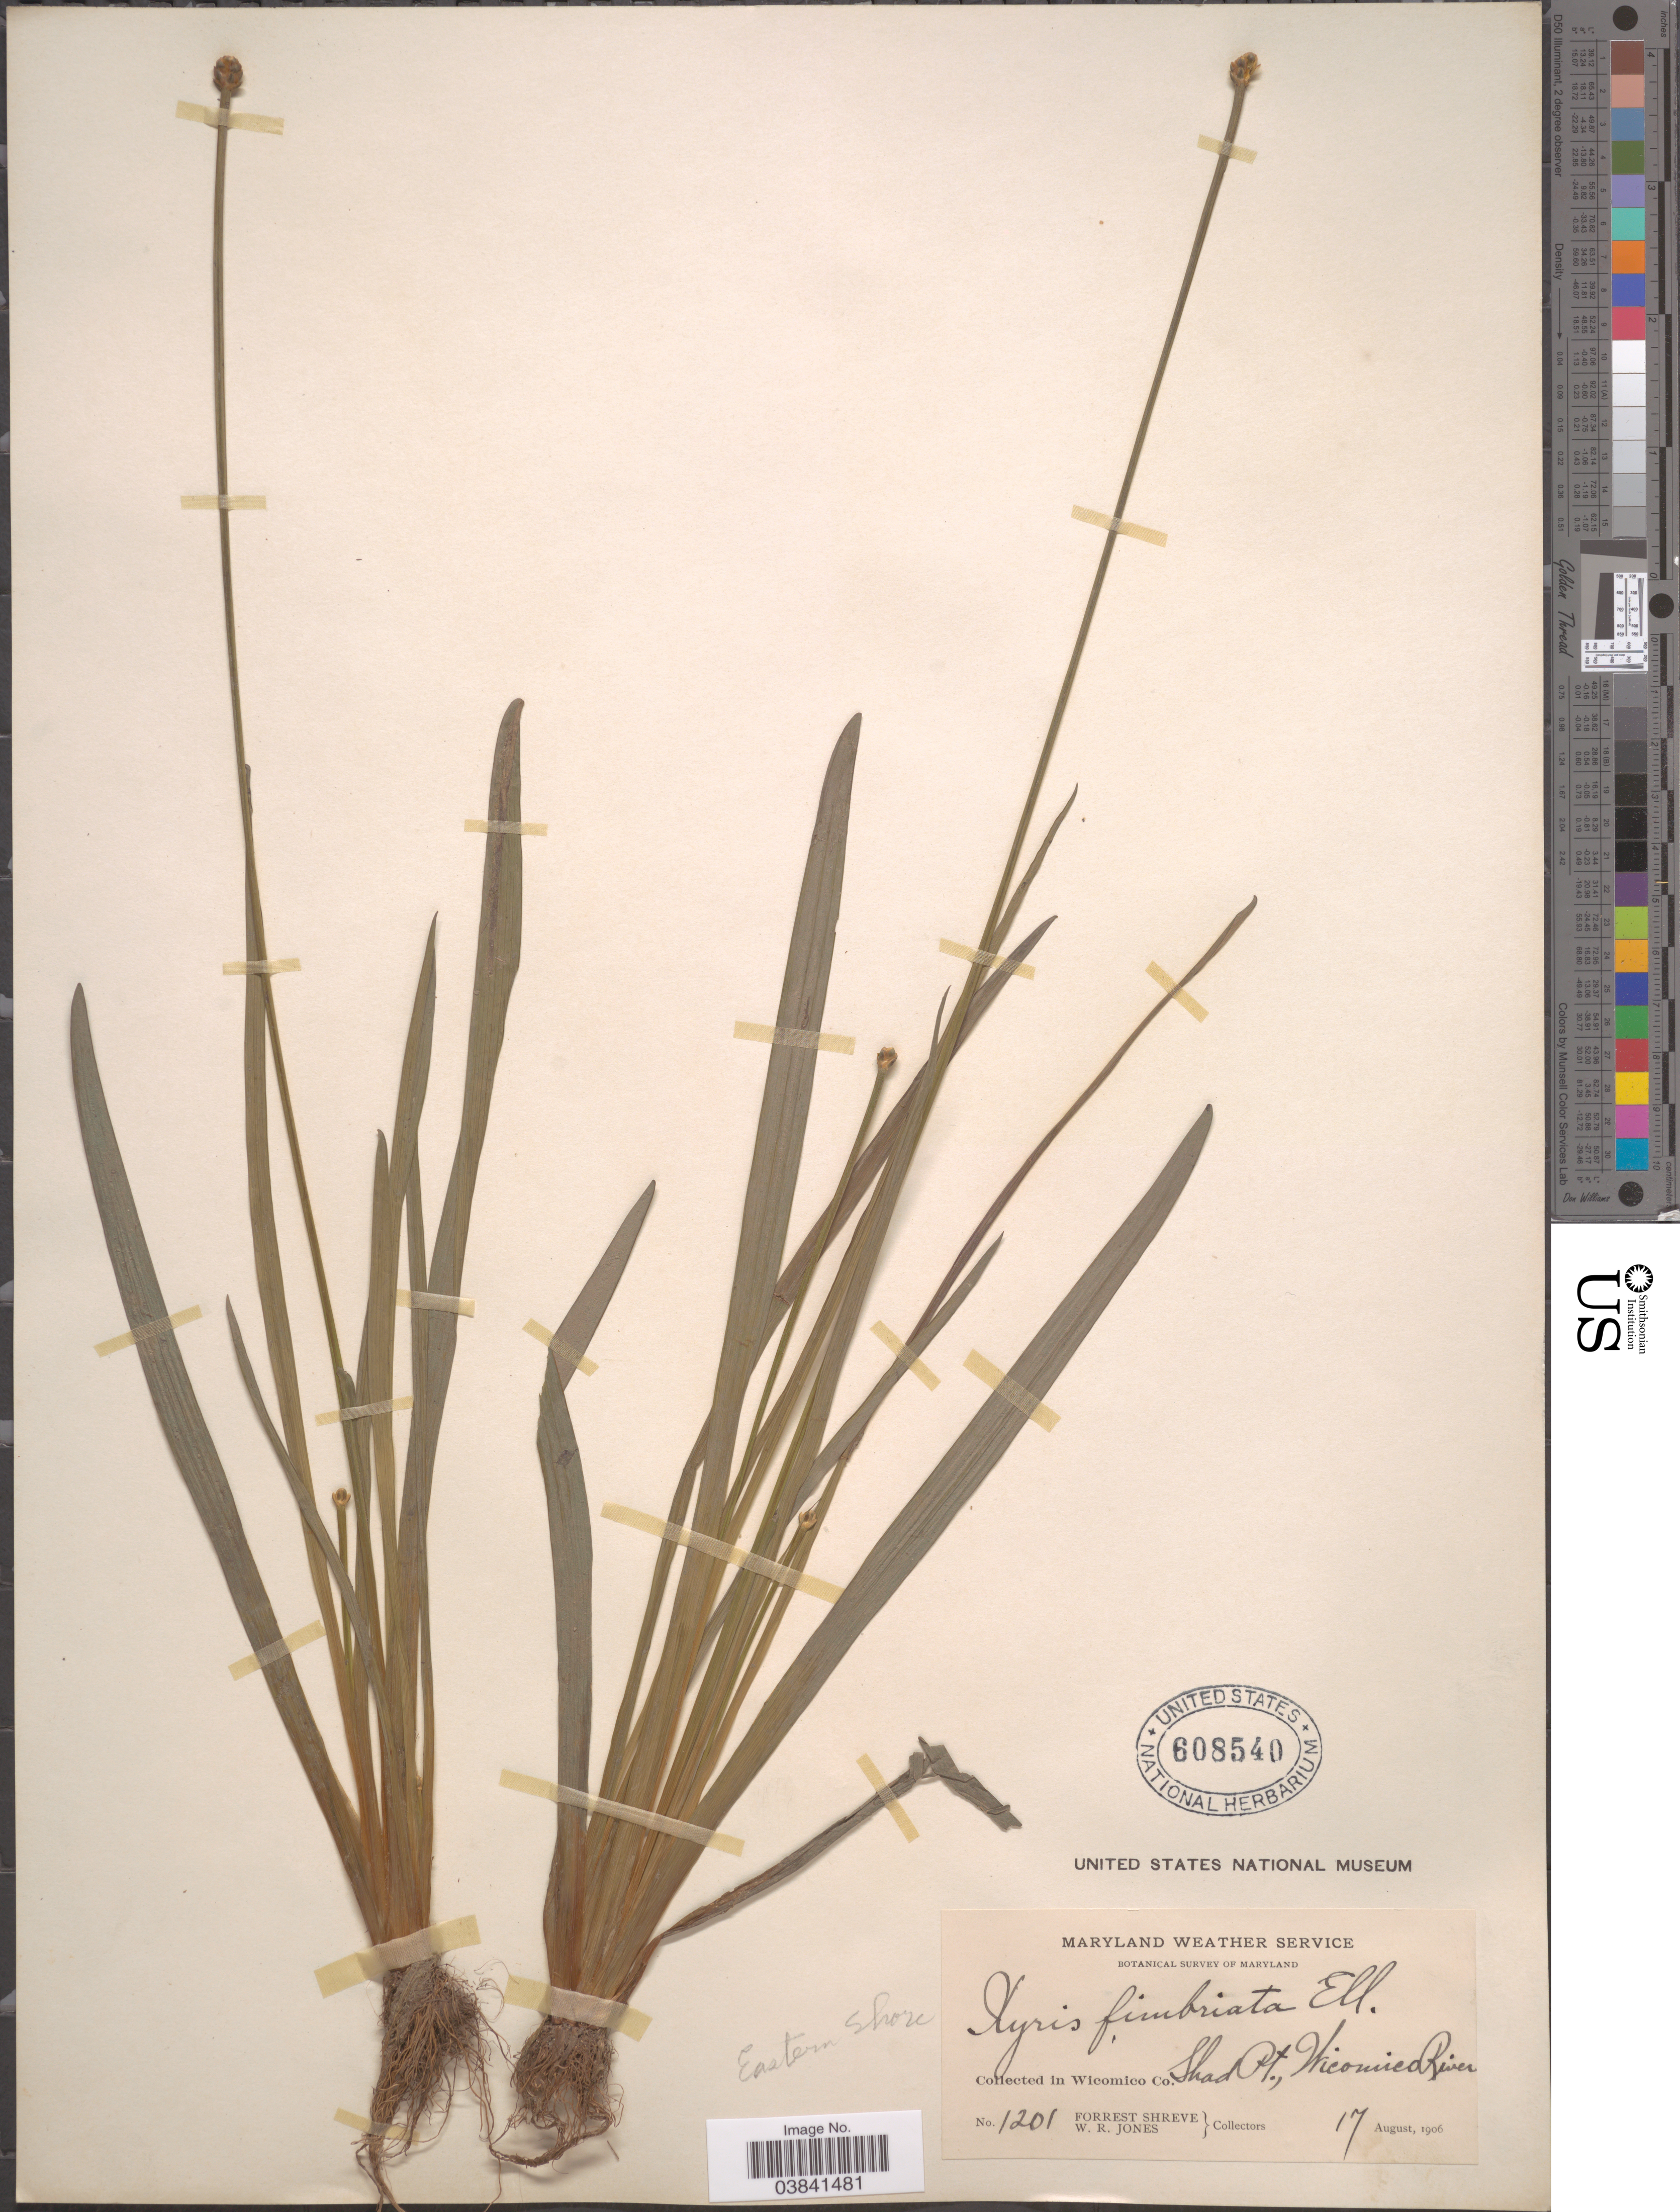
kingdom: Plantae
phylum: Tracheophyta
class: Liliopsida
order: Poales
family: Xyridaceae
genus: Xyris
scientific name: Xyris fimbriata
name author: Elliott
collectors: F. Shreve & W. R. Jones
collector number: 1201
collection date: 1906-08-17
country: United States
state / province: Maryland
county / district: Wicomico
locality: Eastern shore. In Wicomico Co. Shad Pt., Wicomico River.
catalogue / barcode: US 608540